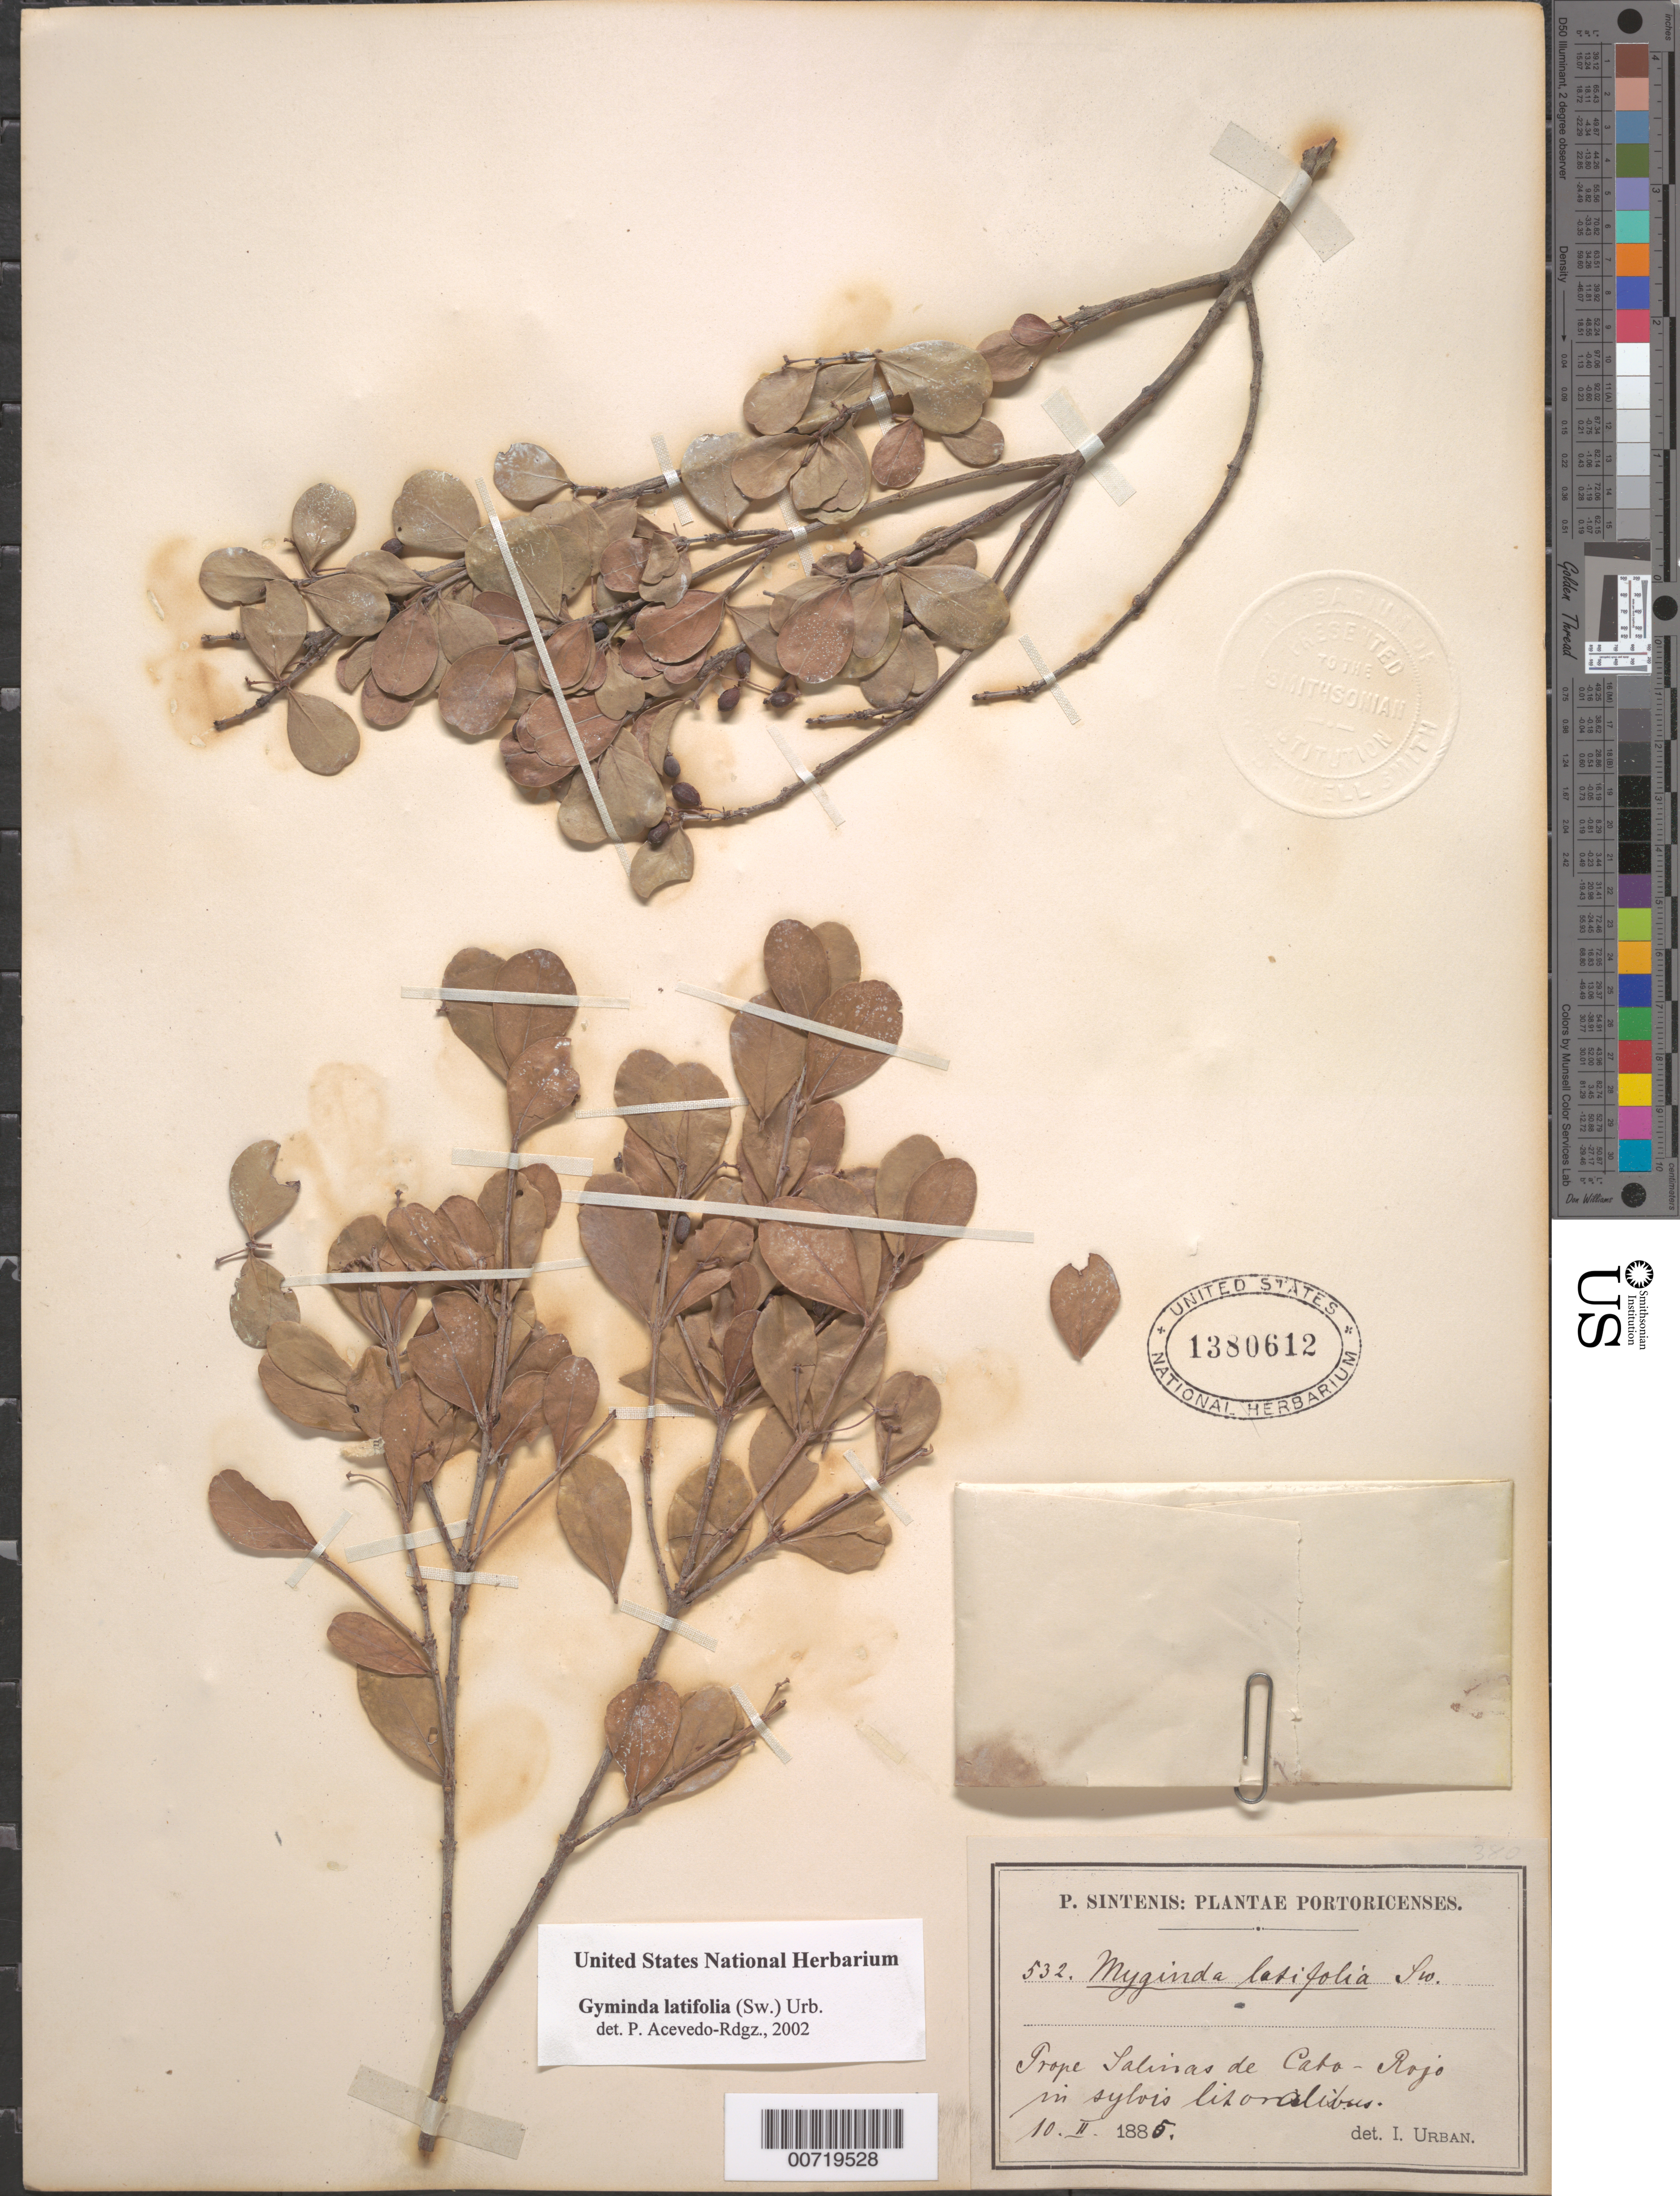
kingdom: Plantae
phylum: Tracheophyta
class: Magnoliopsida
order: Celastrales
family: Celastraceae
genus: Gyminda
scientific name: Gyminda latifolia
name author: (Sw.) Urb.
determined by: Acevedo-Rodríguez, P., (BOT), Smithsonian Institution - National Museum of Natural History (UNITED STATES)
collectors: P. Sintenis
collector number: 532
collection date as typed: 10 Feb 1885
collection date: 1885-02-10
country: Puerto Rico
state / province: Cabo Rojo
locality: Prope Salinas de Cabo Rojo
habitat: In sylvis litoralibus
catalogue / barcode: US 1380612